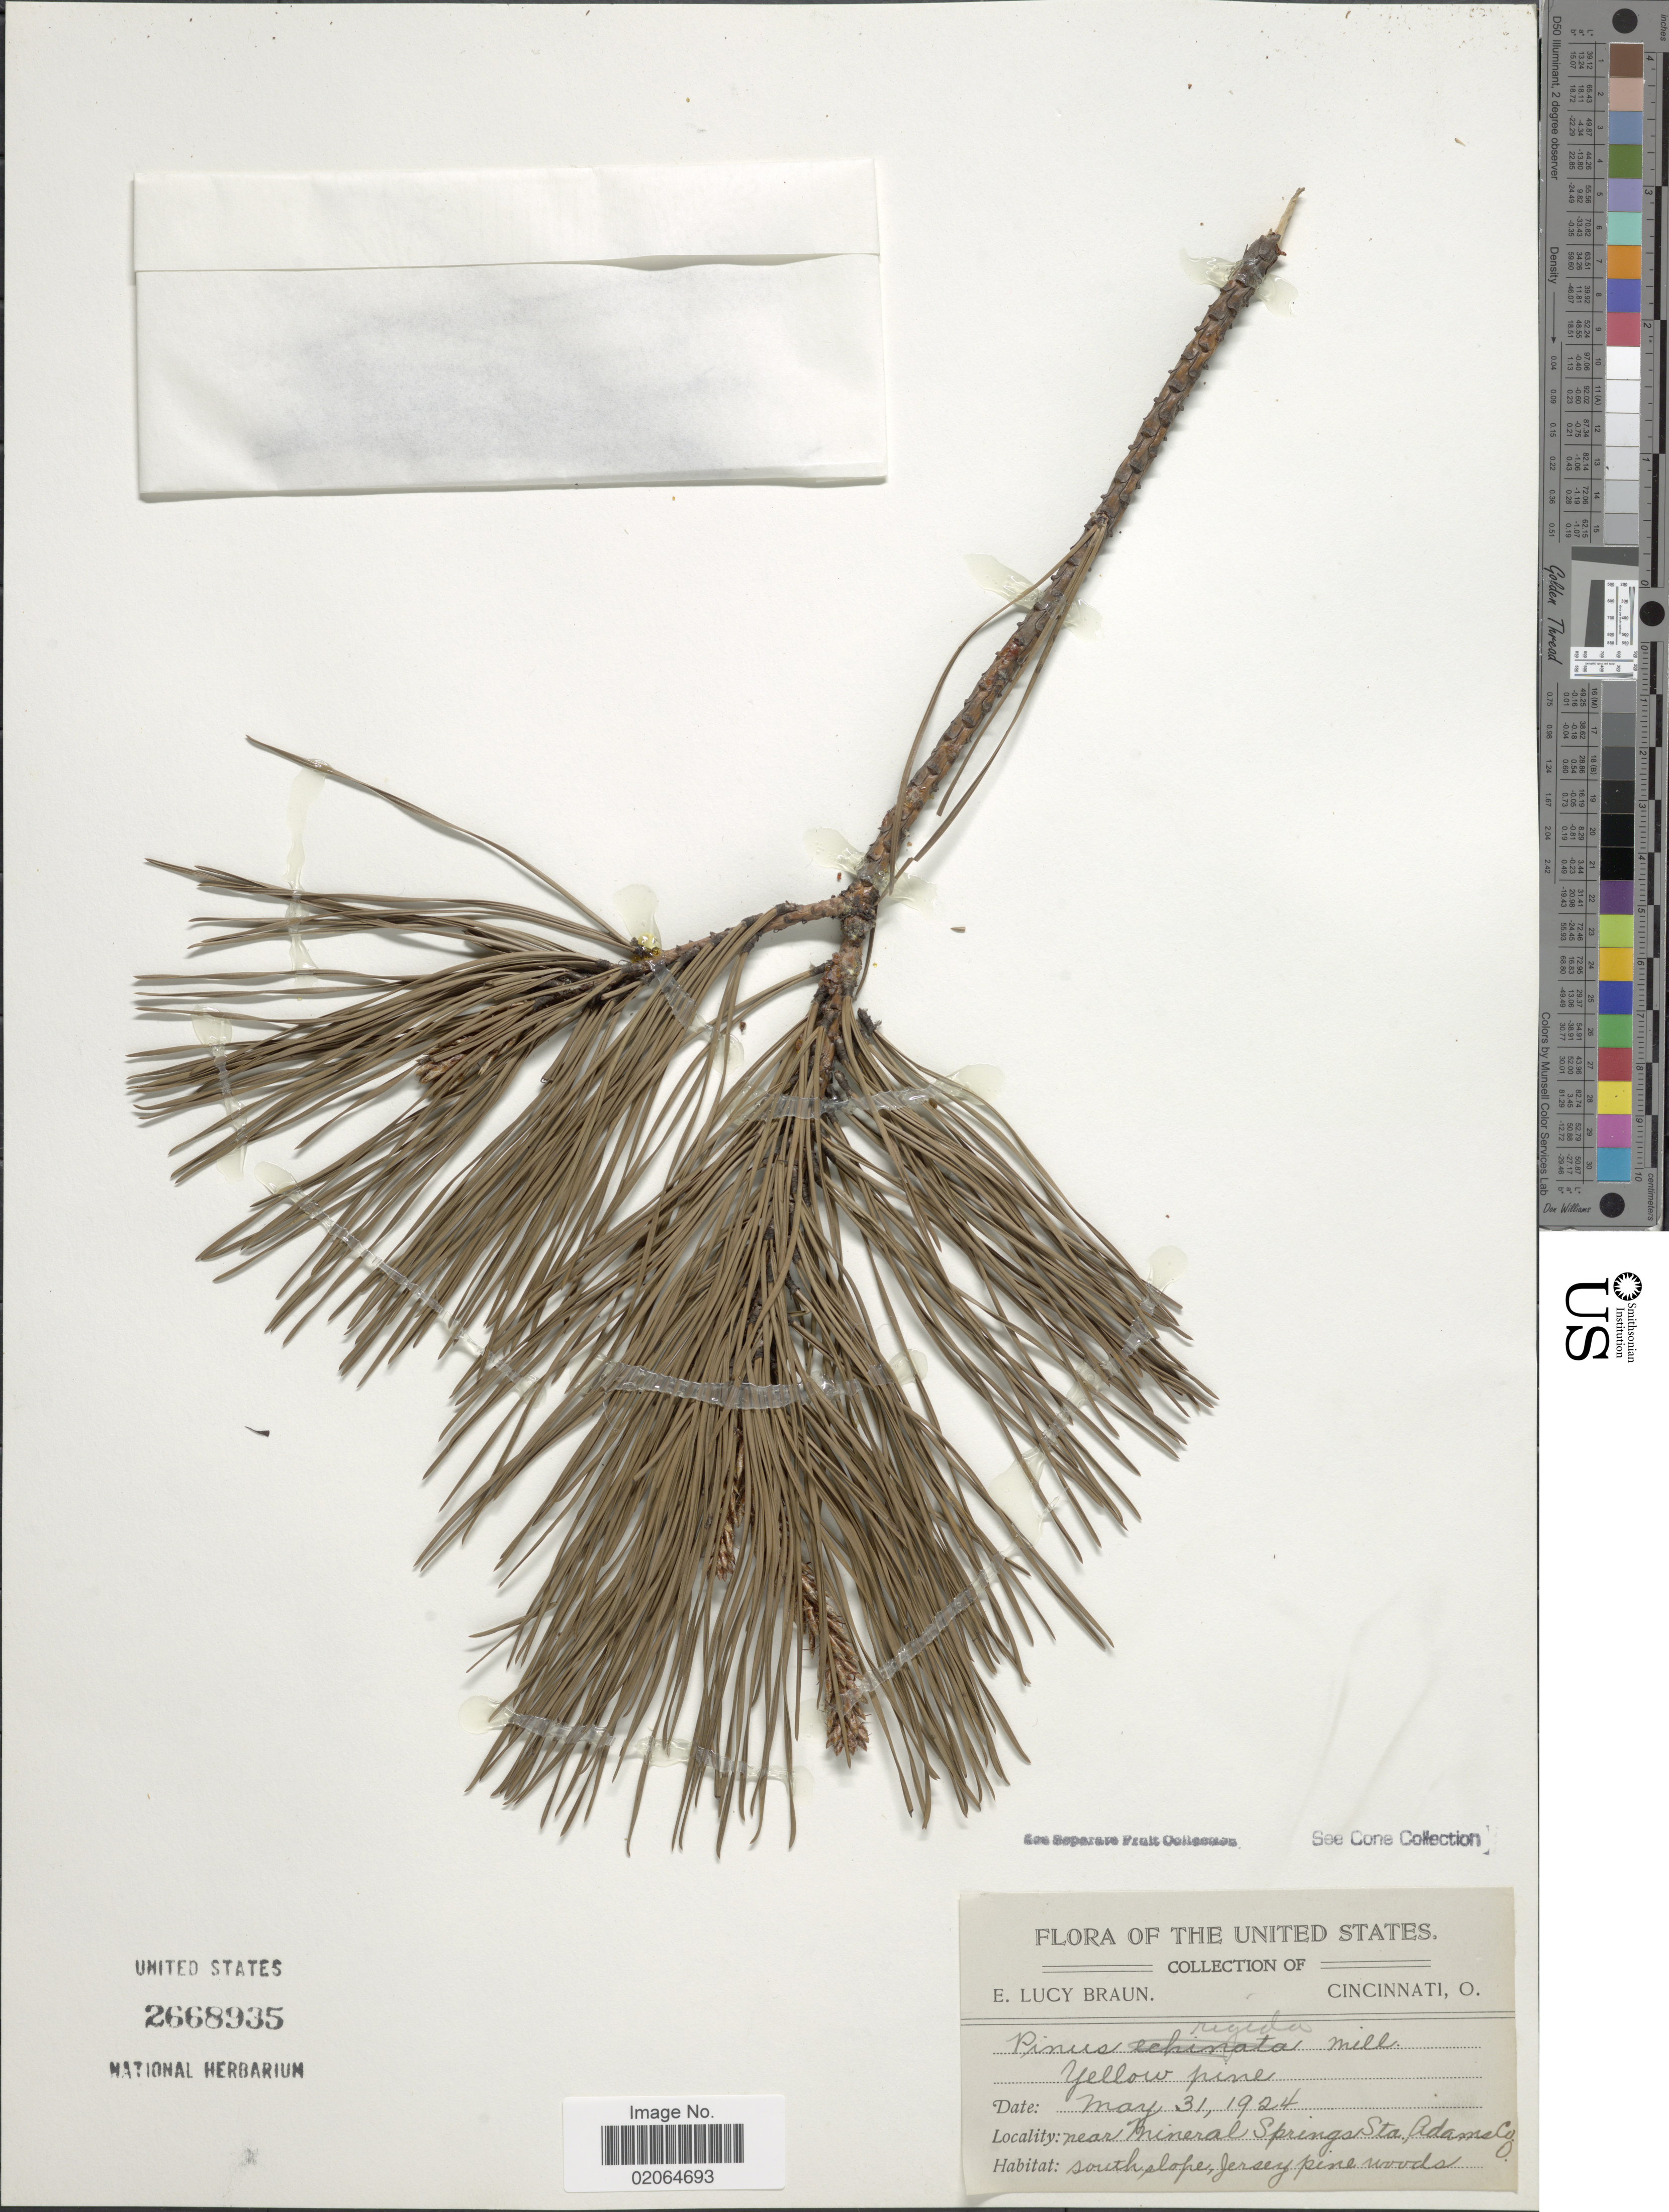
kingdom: Plantae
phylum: Tracheophyta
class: Pinopsida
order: Pinales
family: Pinaceae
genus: Pinus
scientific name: Pinus rigida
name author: Mill.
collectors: E. L. Braun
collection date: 1924-05-31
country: United States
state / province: Ohio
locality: Near Mineral Springs Sta, Adams Co.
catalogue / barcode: US 2668935